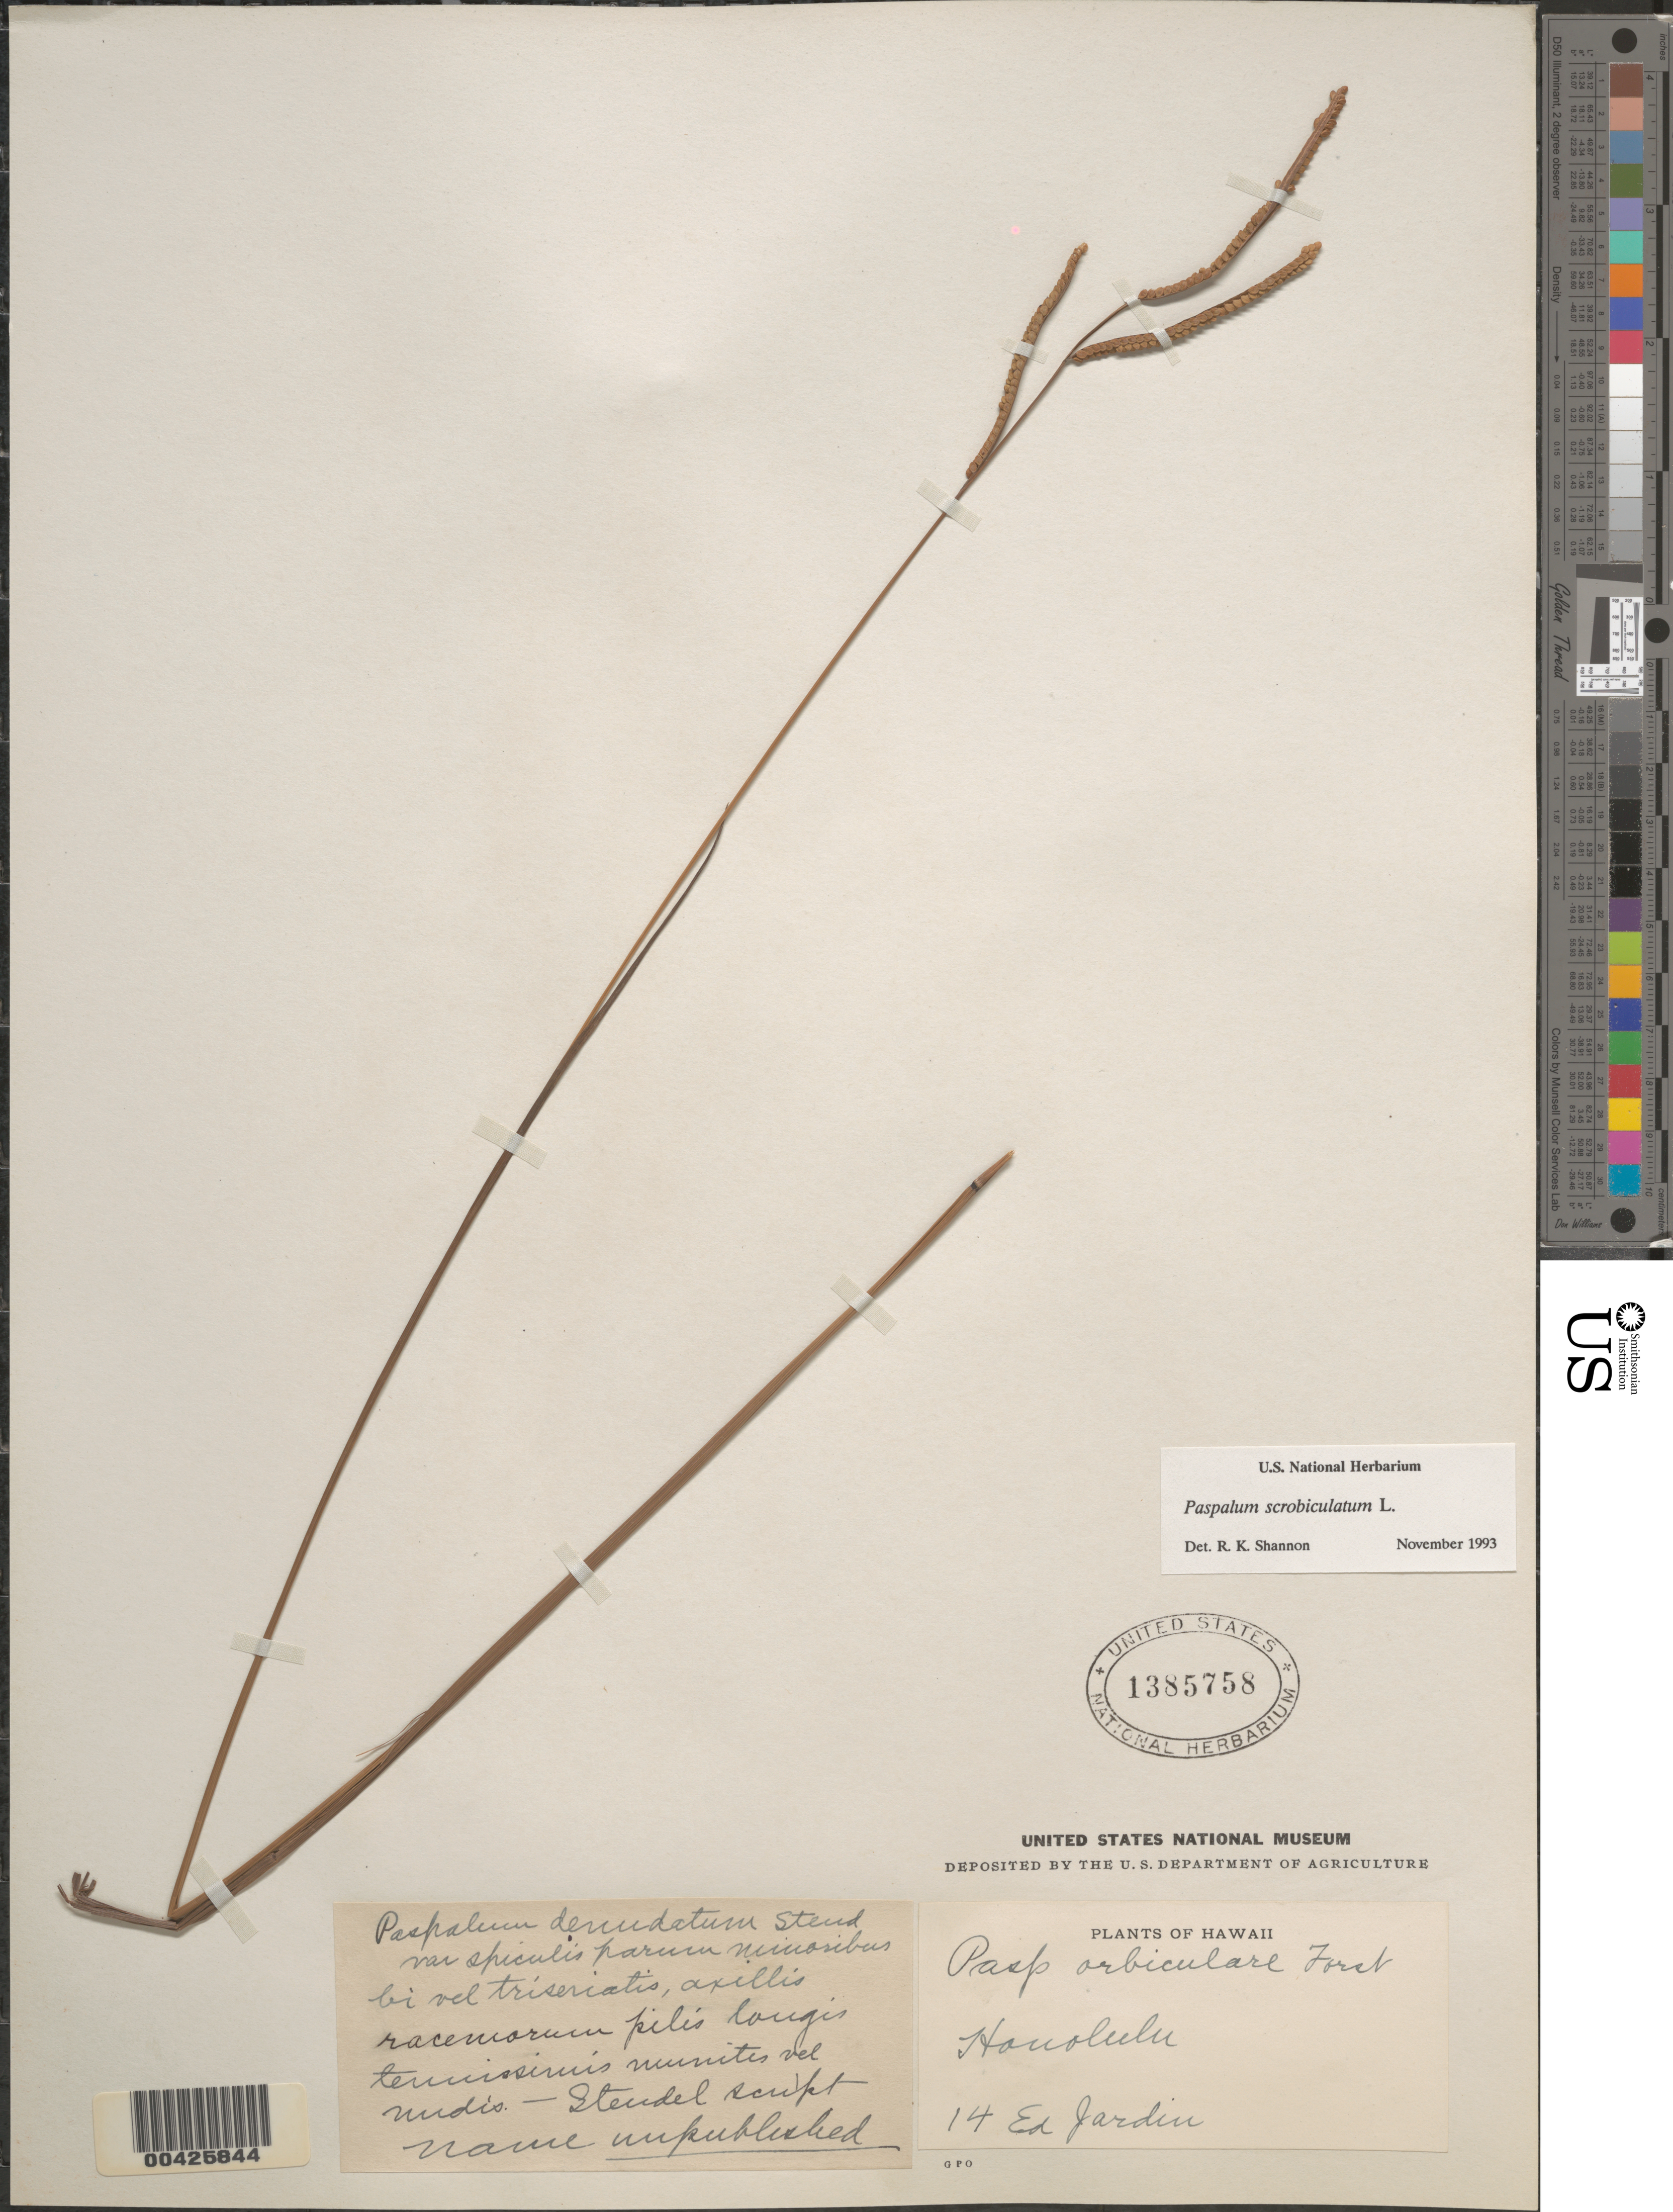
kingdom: Plantae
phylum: Tracheophyta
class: Liliopsida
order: Poales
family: Poaceae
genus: Paspalum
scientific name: Paspalum scrobiculatum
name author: L.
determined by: Shannon, R. K., (UNITED STATES)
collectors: E. Jardin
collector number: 14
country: United States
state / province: Hawaii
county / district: Honolulu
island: Oahu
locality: Honolulu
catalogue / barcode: US 1385758